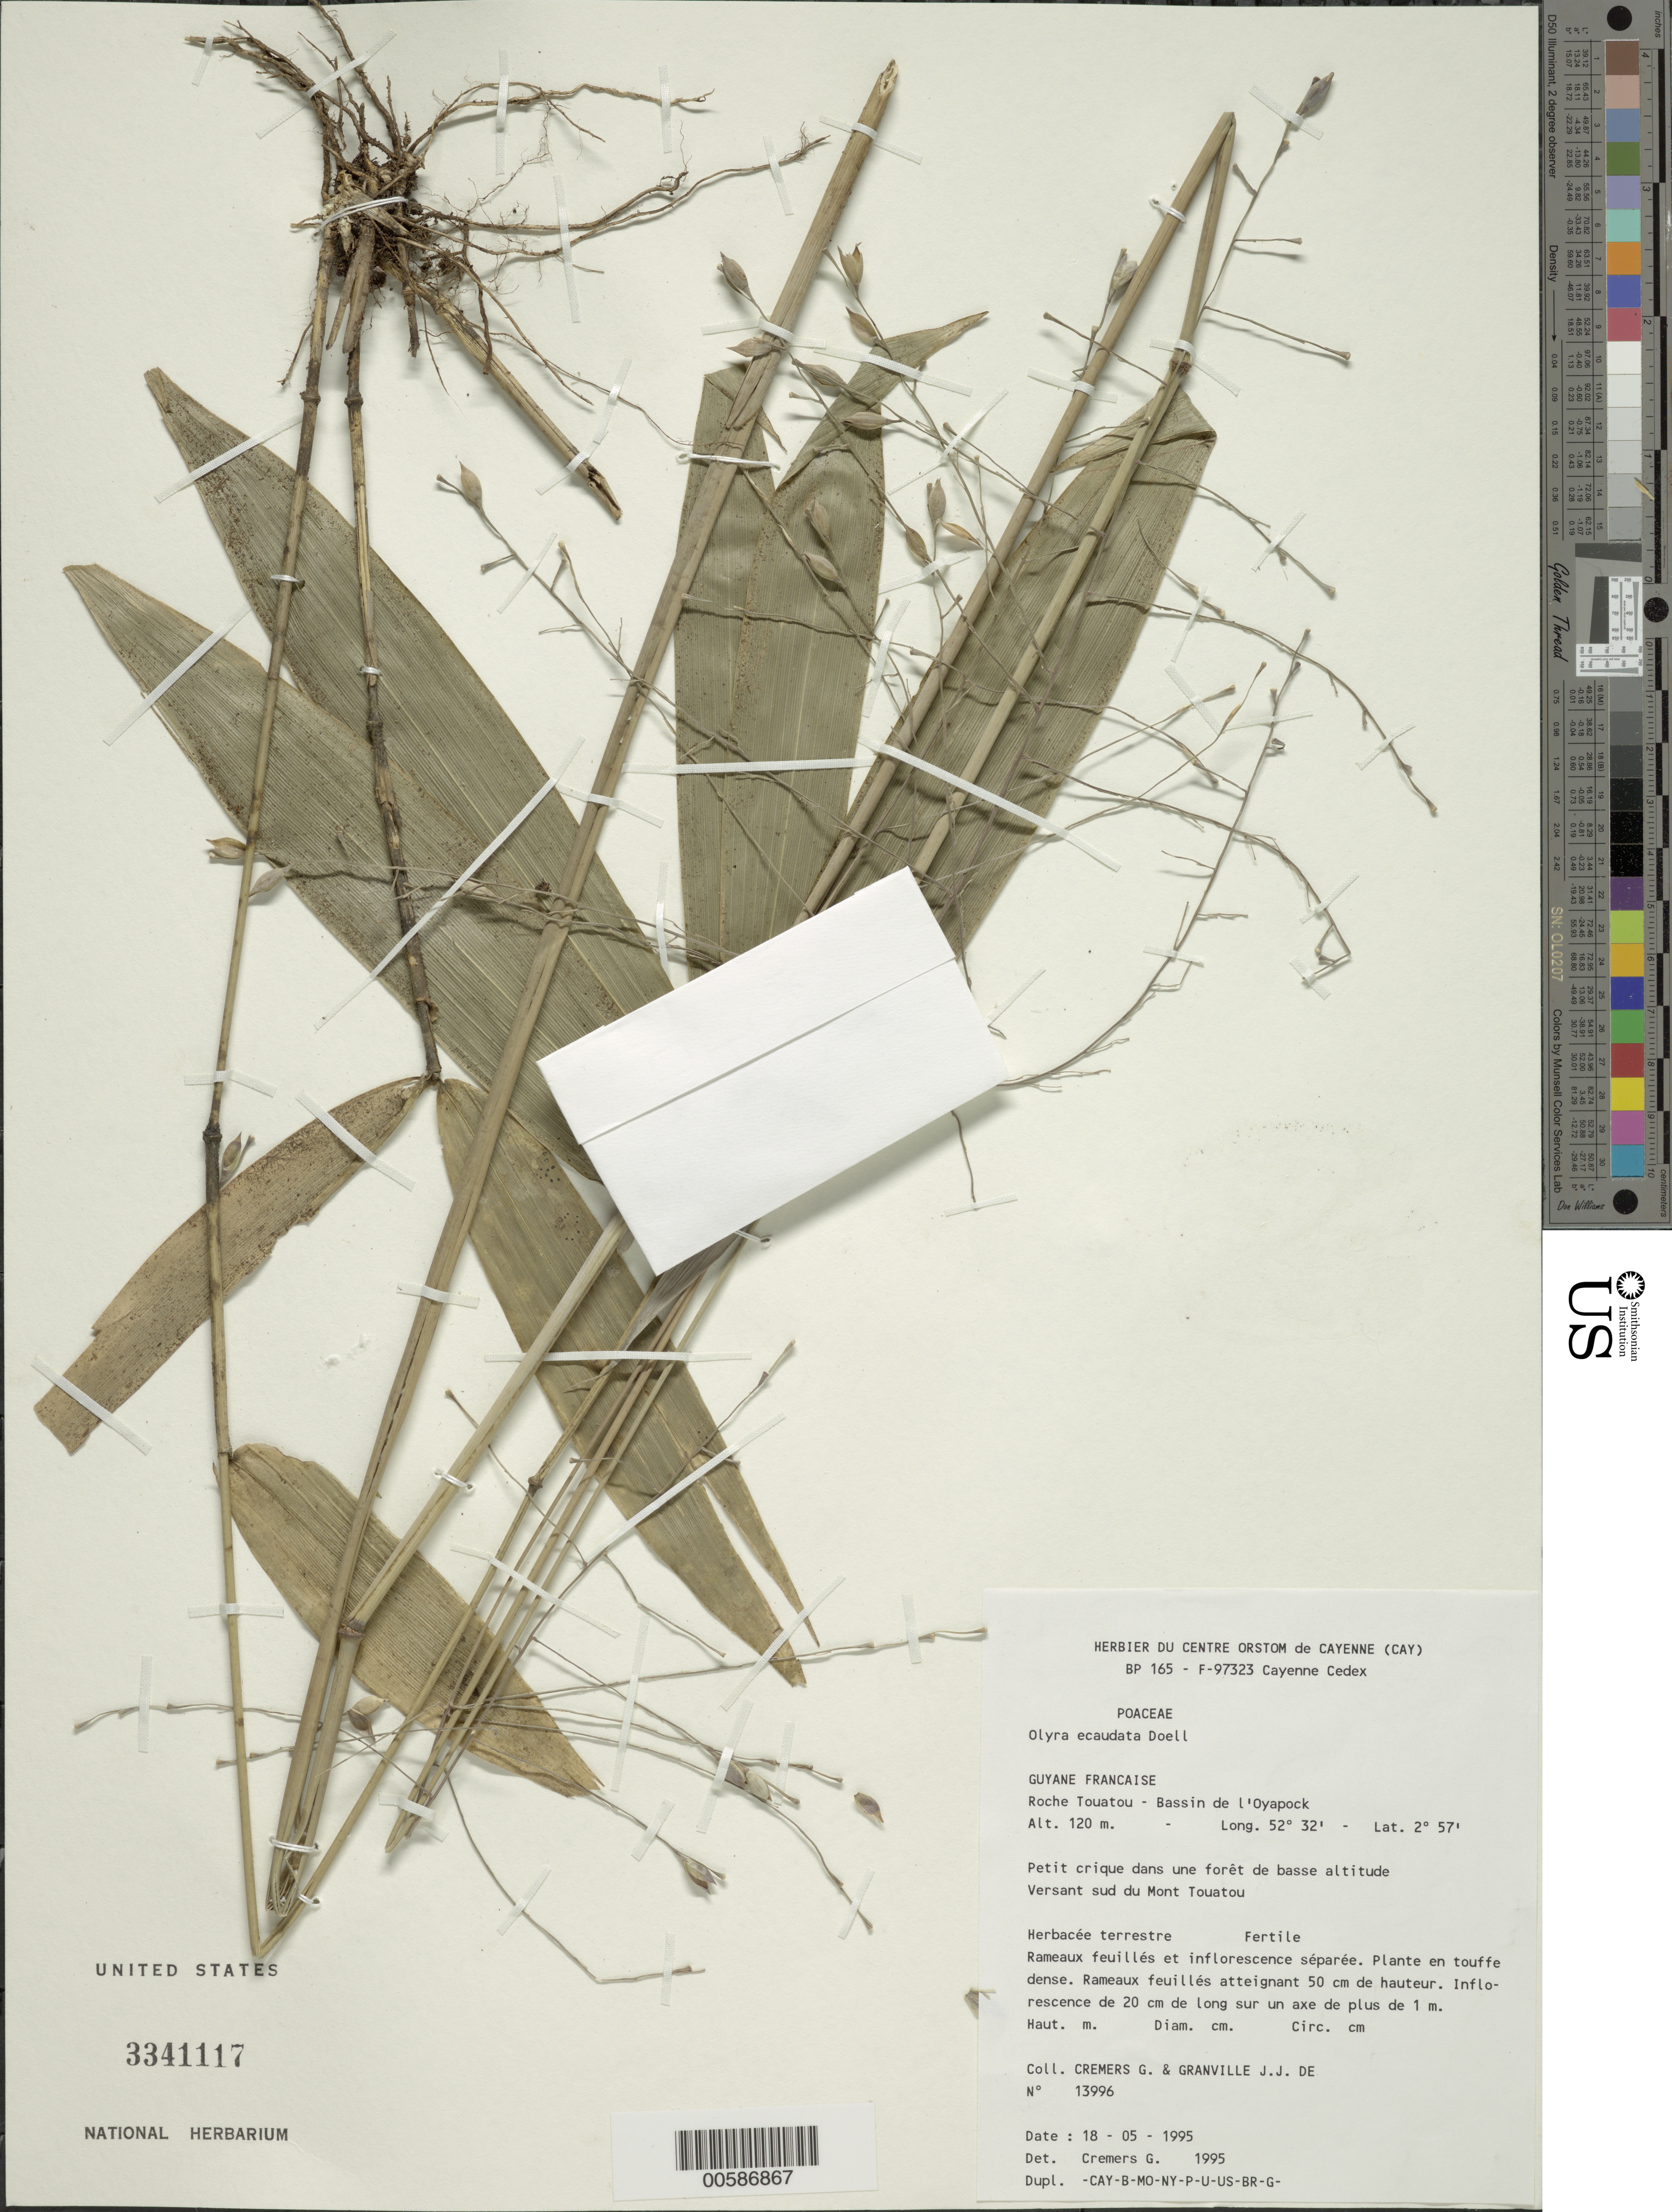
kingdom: Plantae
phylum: Tracheophyta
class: Liliopsida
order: Poales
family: Poaceae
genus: Olyra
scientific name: Olyra ecaudata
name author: Döll in Mart.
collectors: J.-J. de Granville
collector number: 13996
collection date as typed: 18 May 1995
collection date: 1995-05-18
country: French Guiana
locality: Roche touatou, bassin de l'oyapock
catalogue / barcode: US 3341117